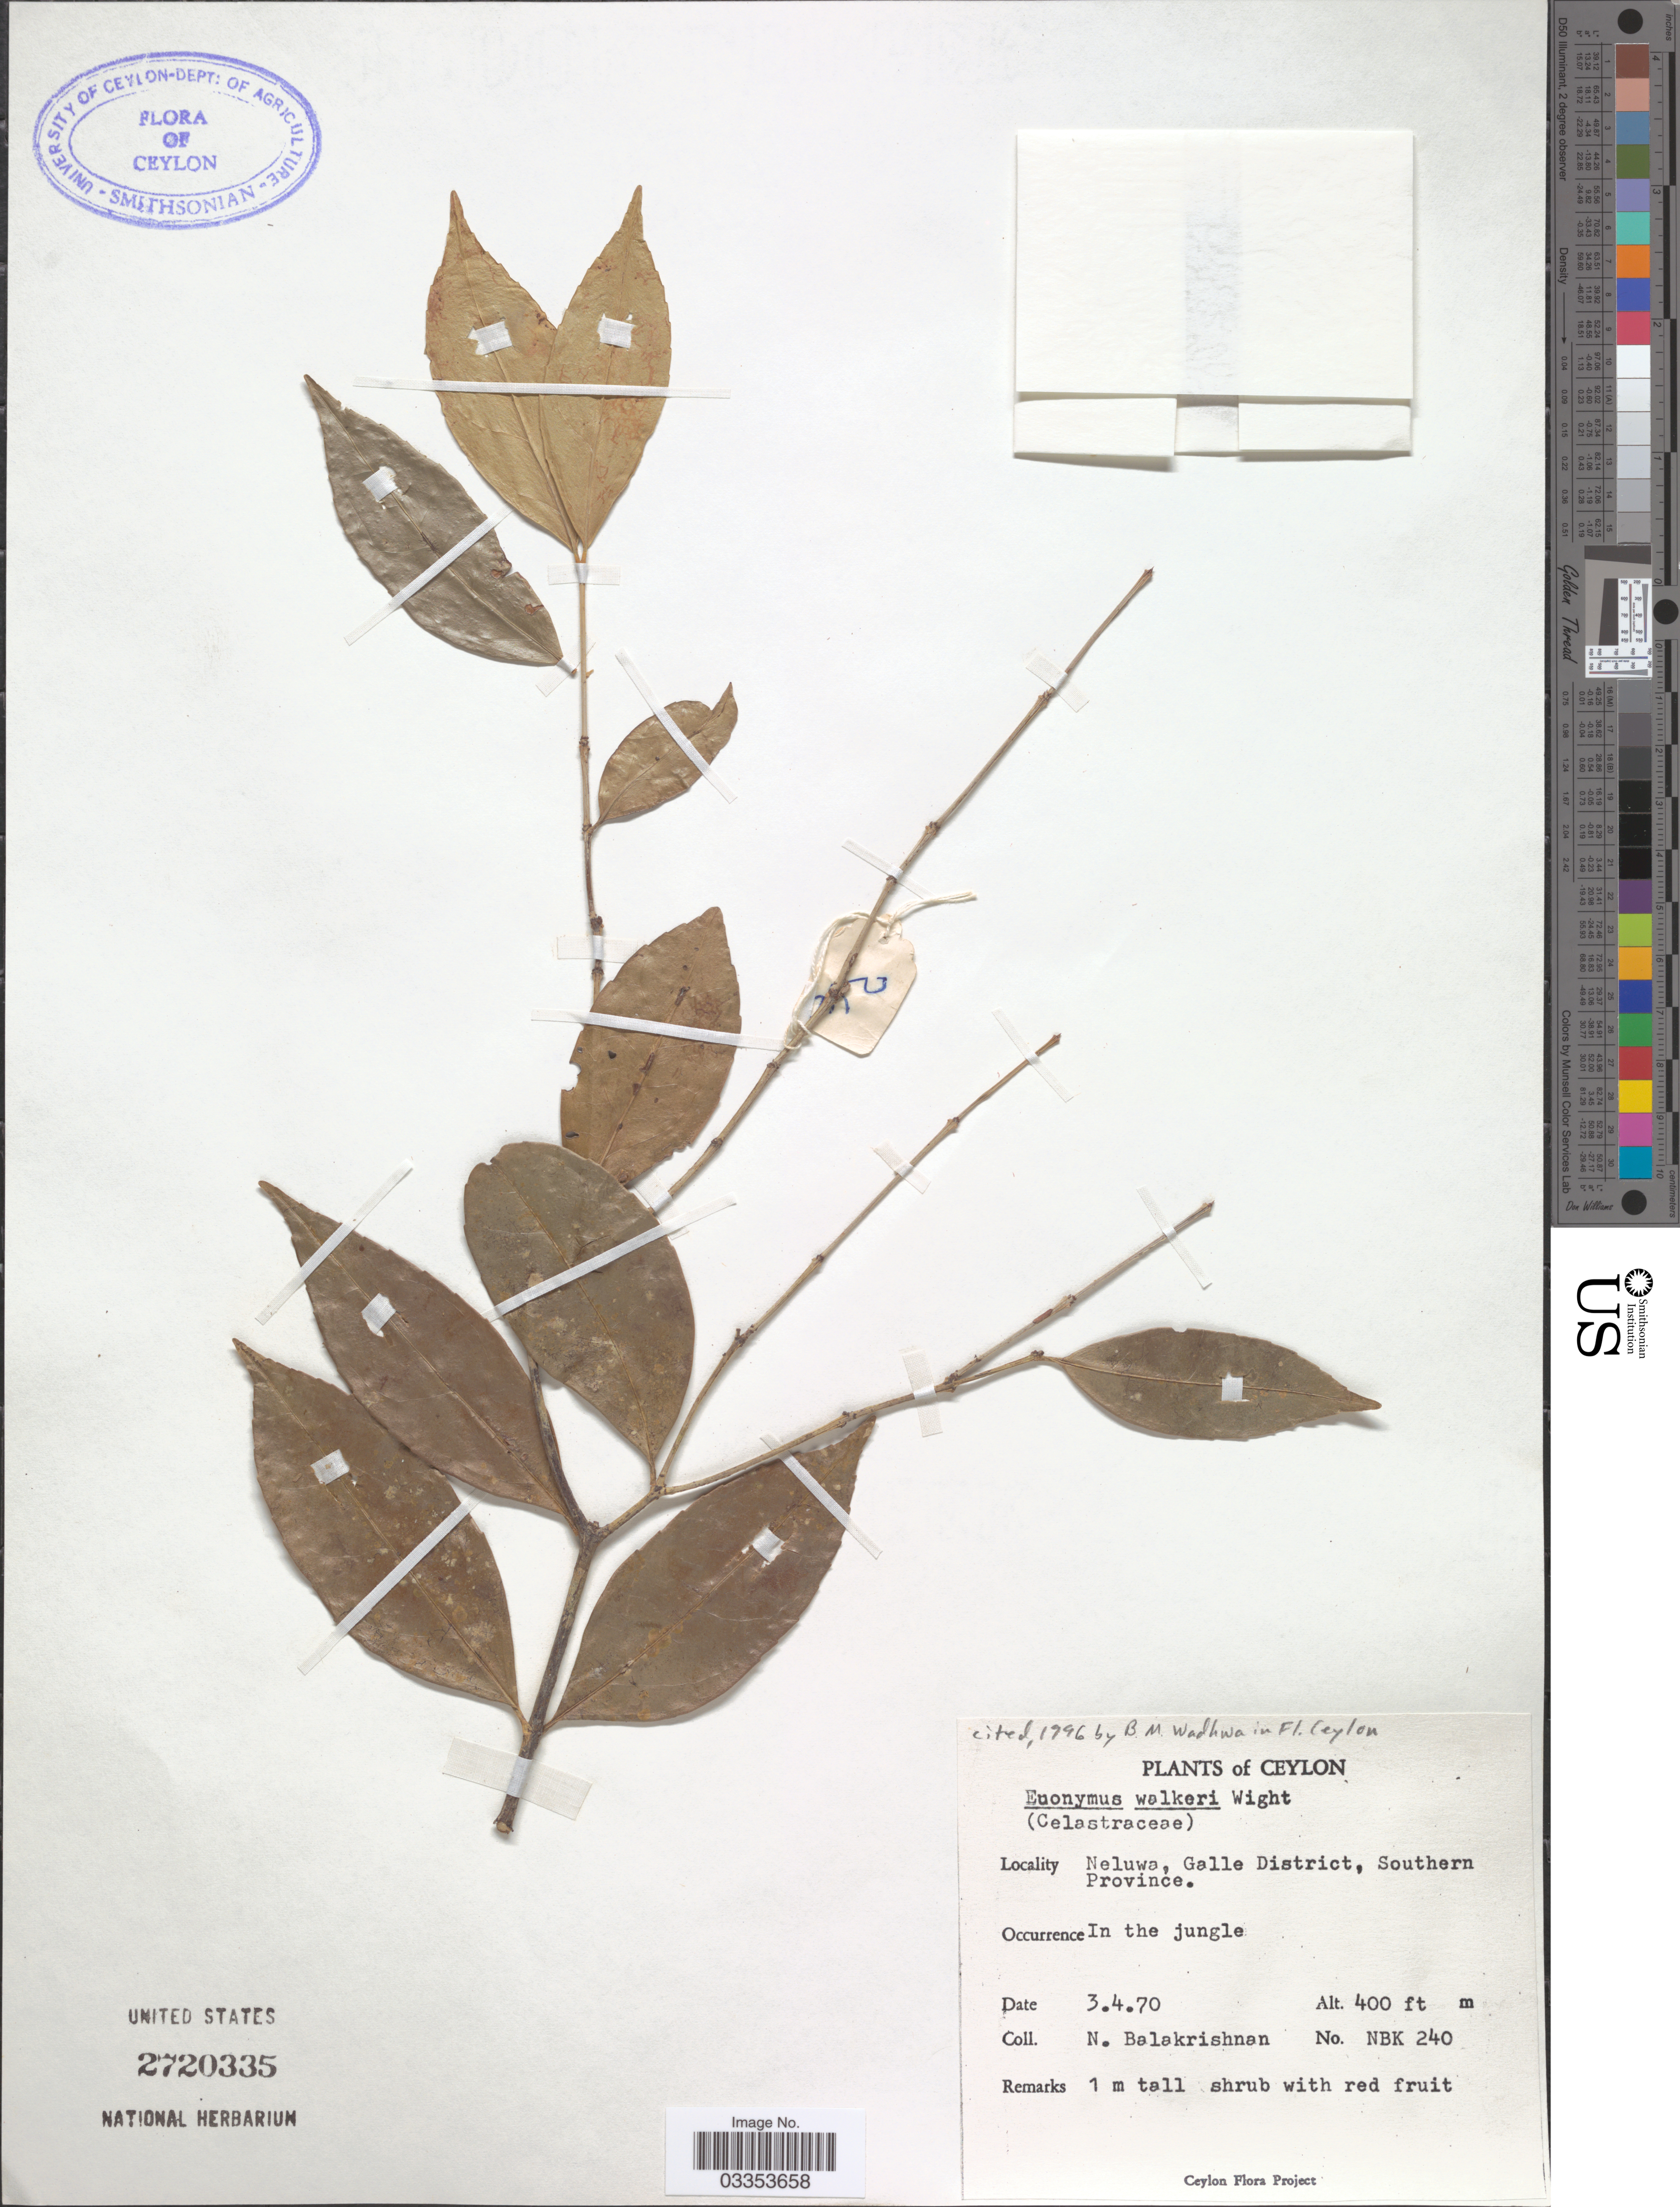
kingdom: Plantae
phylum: Tracheophyta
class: Magnoliopsida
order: Celastrales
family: Celastraceae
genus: Euonymus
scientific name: Euonymus walkeri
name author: Wight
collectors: N. Balakrishnan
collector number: NBK 240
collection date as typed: Transcribed d/m/y: 3/4/70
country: Sri Lanka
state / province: Southern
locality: Ceylon. Neluwa, Galle District. In the jungle.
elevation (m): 122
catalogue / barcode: US 2720335